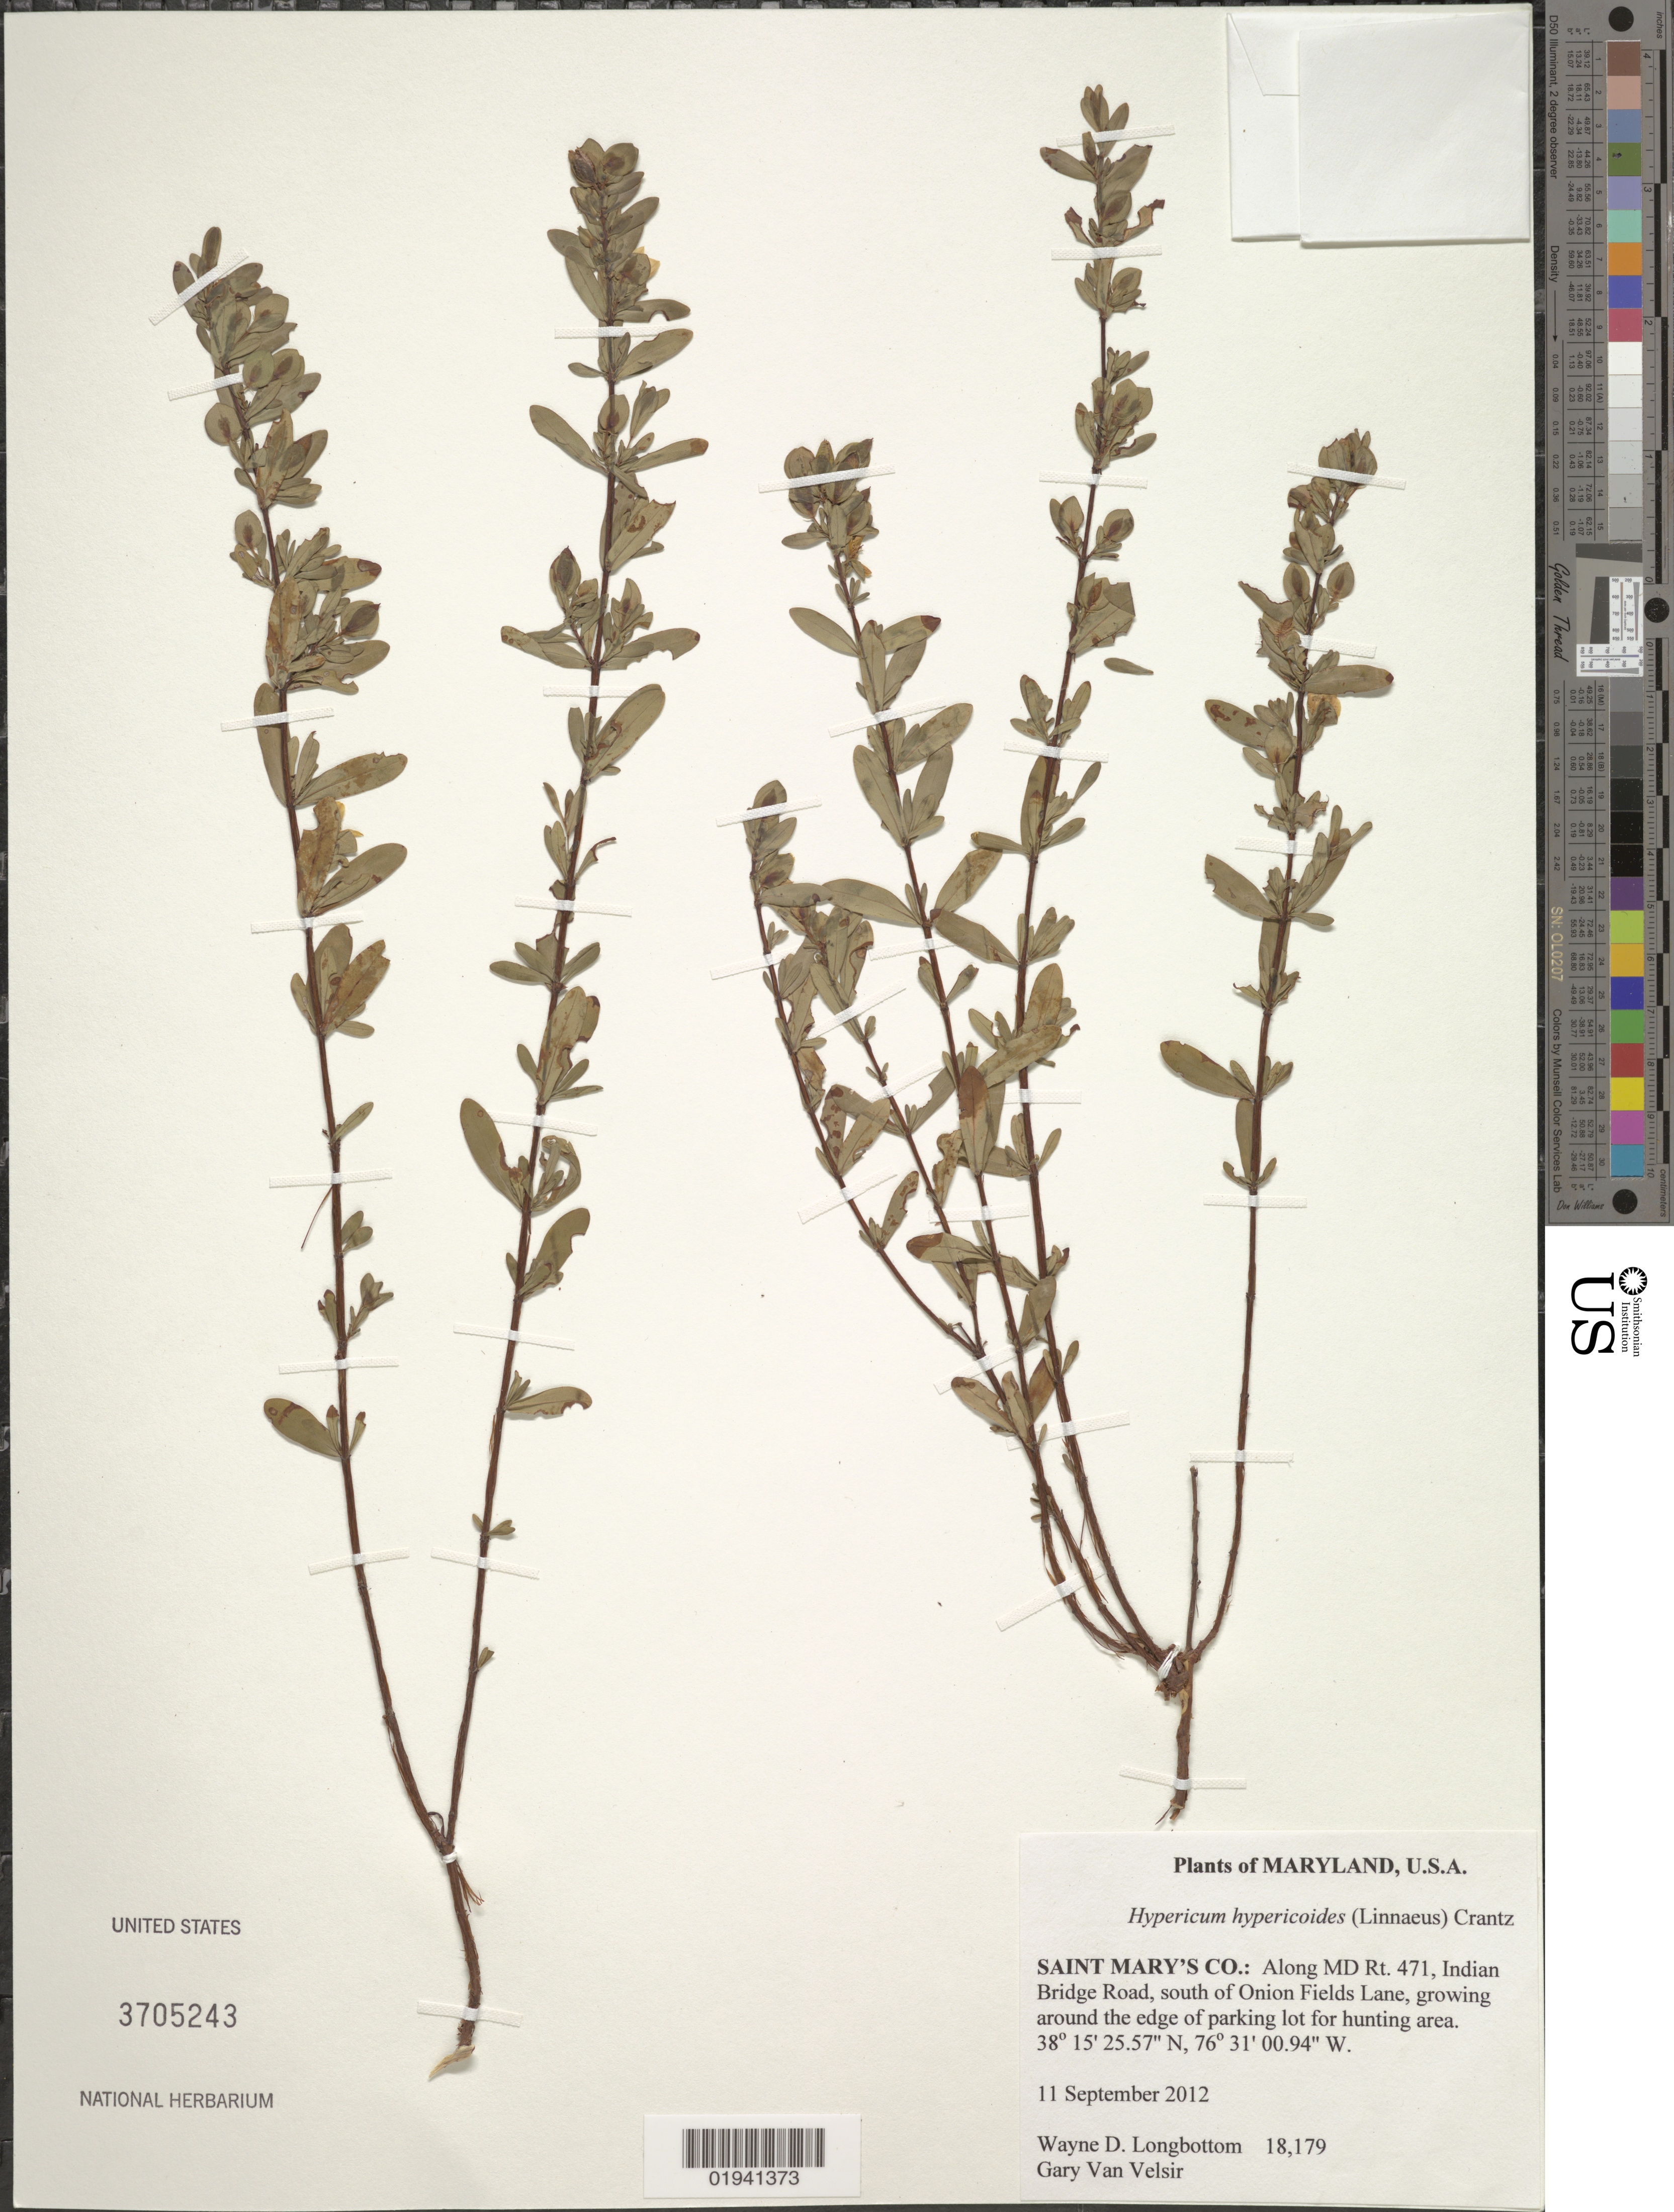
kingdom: Plantae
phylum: Tracheophyta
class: Magnoliopsida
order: Malpighiales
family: Hypericaceae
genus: Hypericum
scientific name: Hypericum hypericoides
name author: (L.) Crantz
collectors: W. D. Longbottom & G. Van Velsir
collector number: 18179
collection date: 2012-09-11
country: United States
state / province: Maryland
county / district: St. Mary's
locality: Saint Mary's Co.: Along MD Rt. 471, Indian Bridge Road, south of Onion Fields Lane.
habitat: growing around the edge of parking lot for hunting area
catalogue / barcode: US 3705243